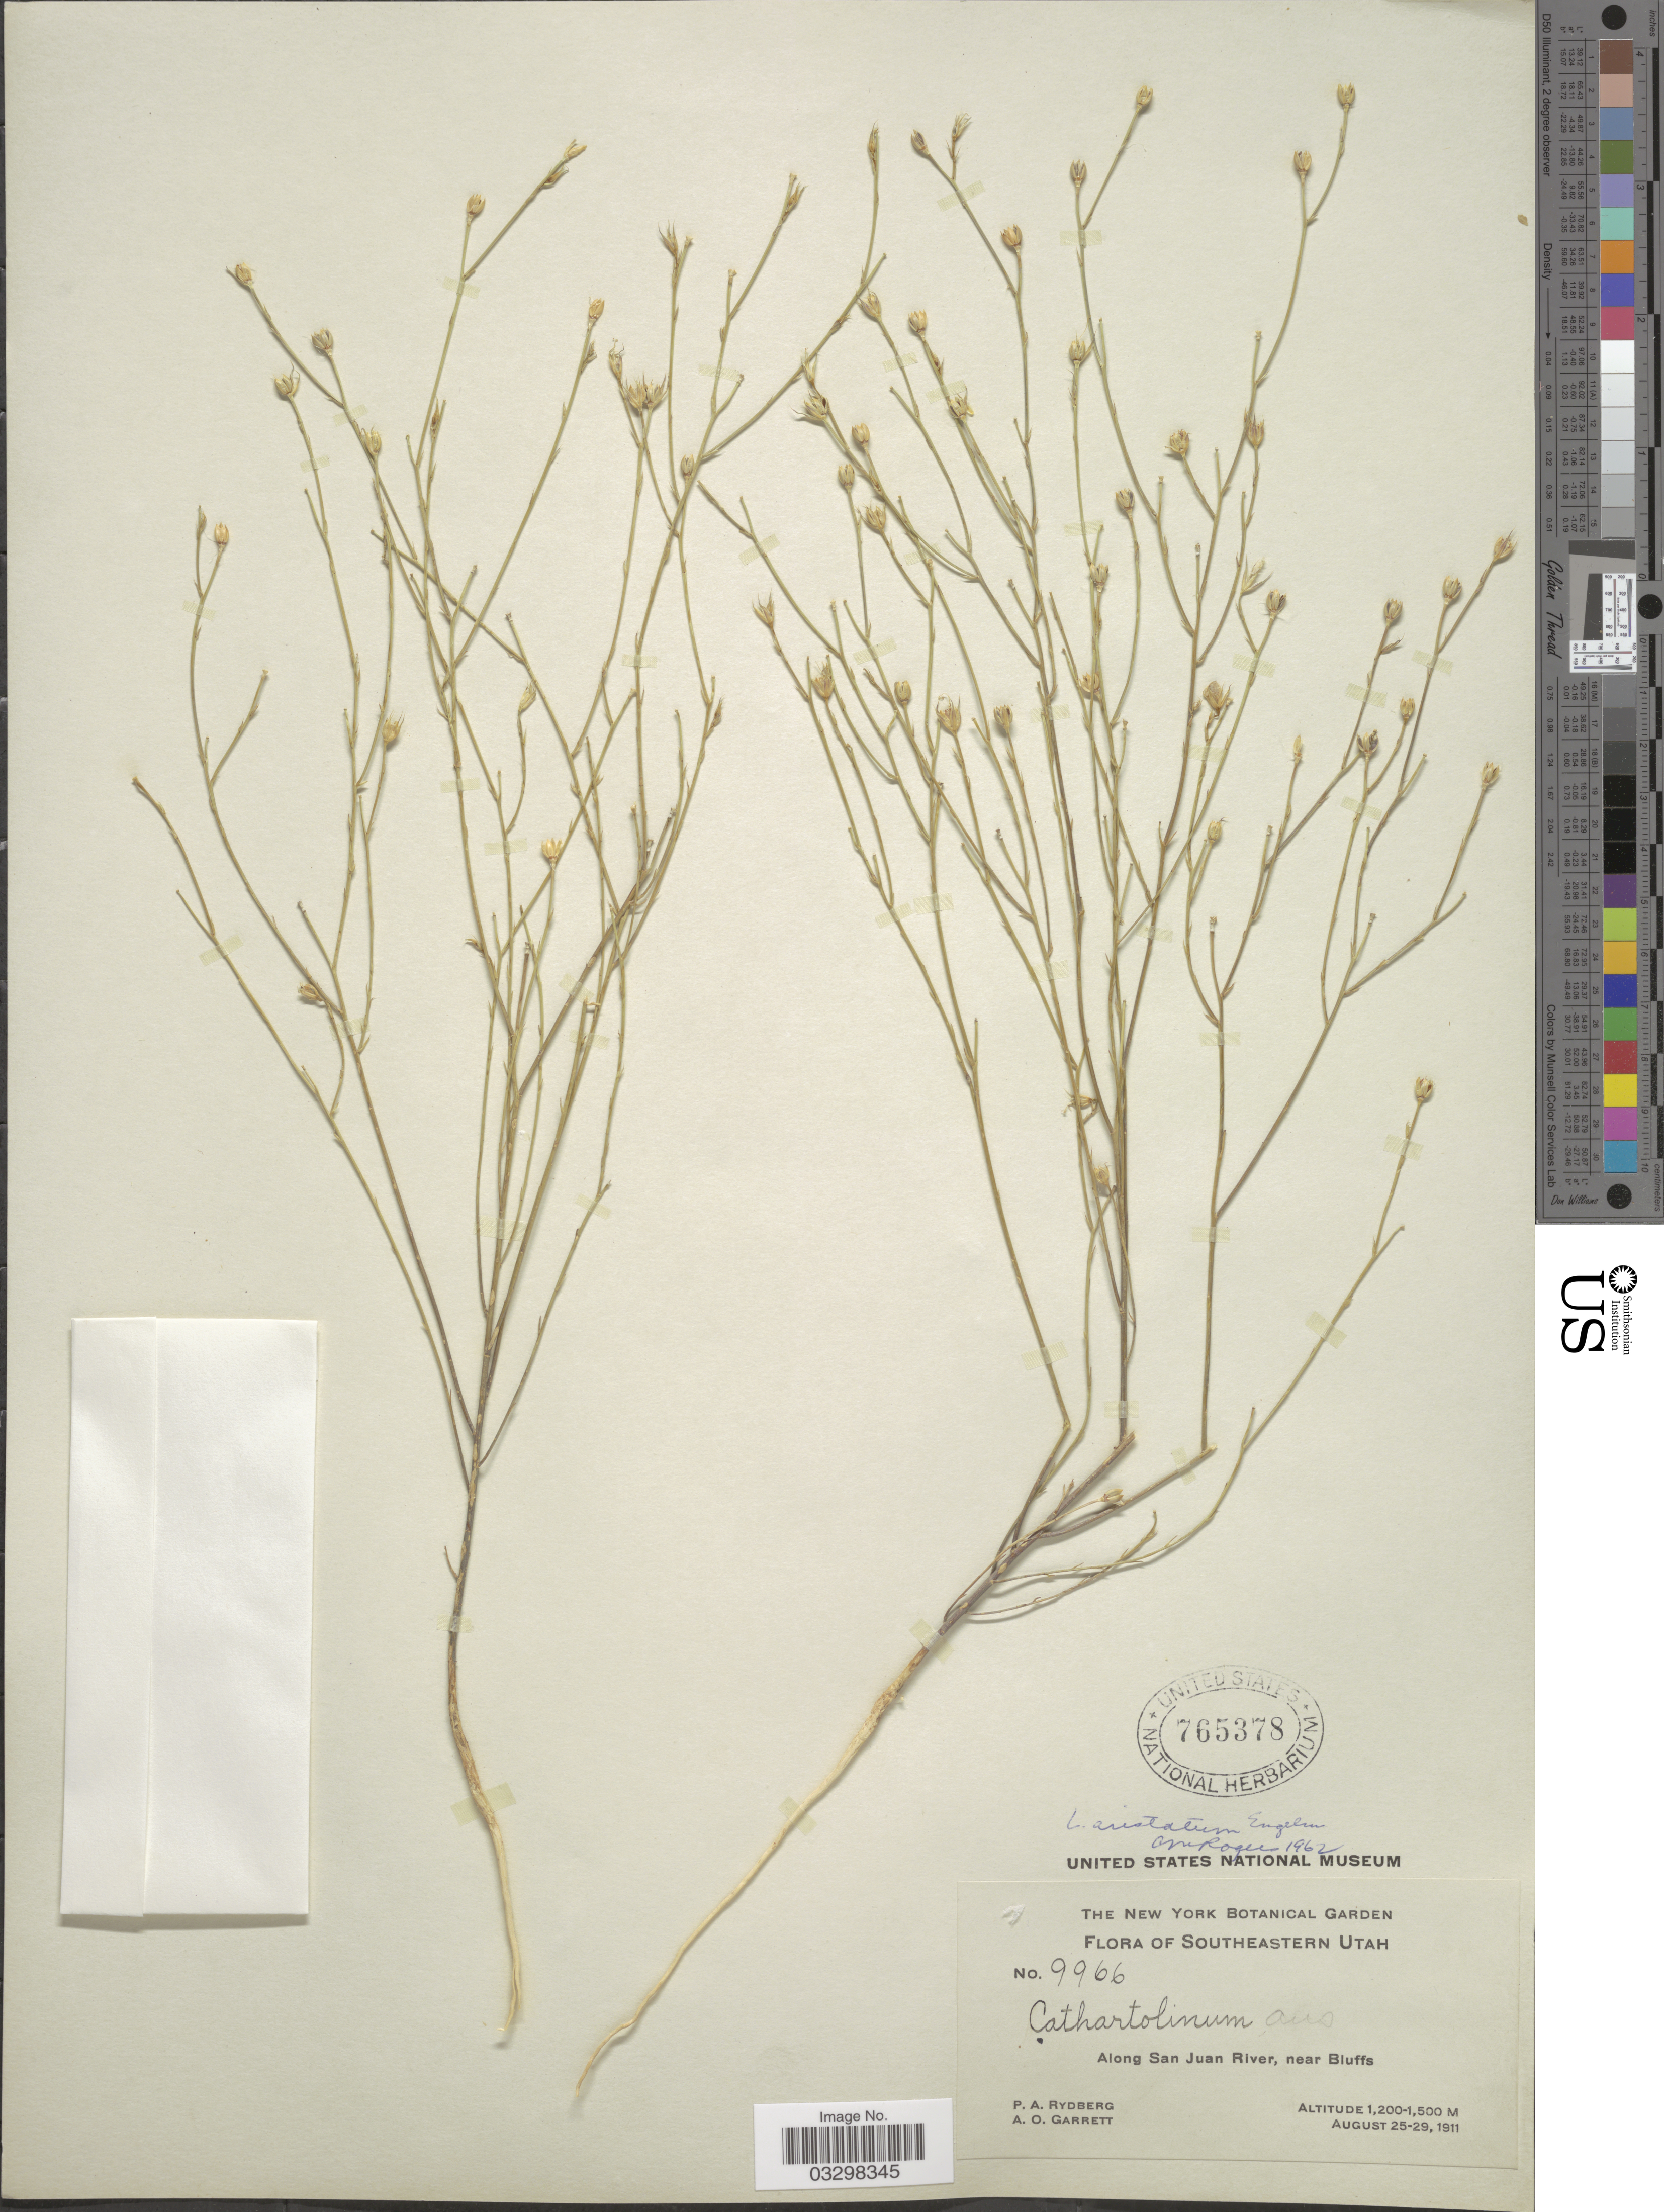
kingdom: Plantae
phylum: Tracheophyta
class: Magnoliopsida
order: Malpighiales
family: Linaceae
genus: Linum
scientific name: Linum aristatum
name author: Engelm.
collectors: P. A. Rydberg & A. O. Garrett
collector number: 9966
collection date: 1911-08-25/1911-08-29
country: United States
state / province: Utah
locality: Southeastern Utah. Along San Juan River, near Bluffs.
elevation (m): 1200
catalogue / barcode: US 765378